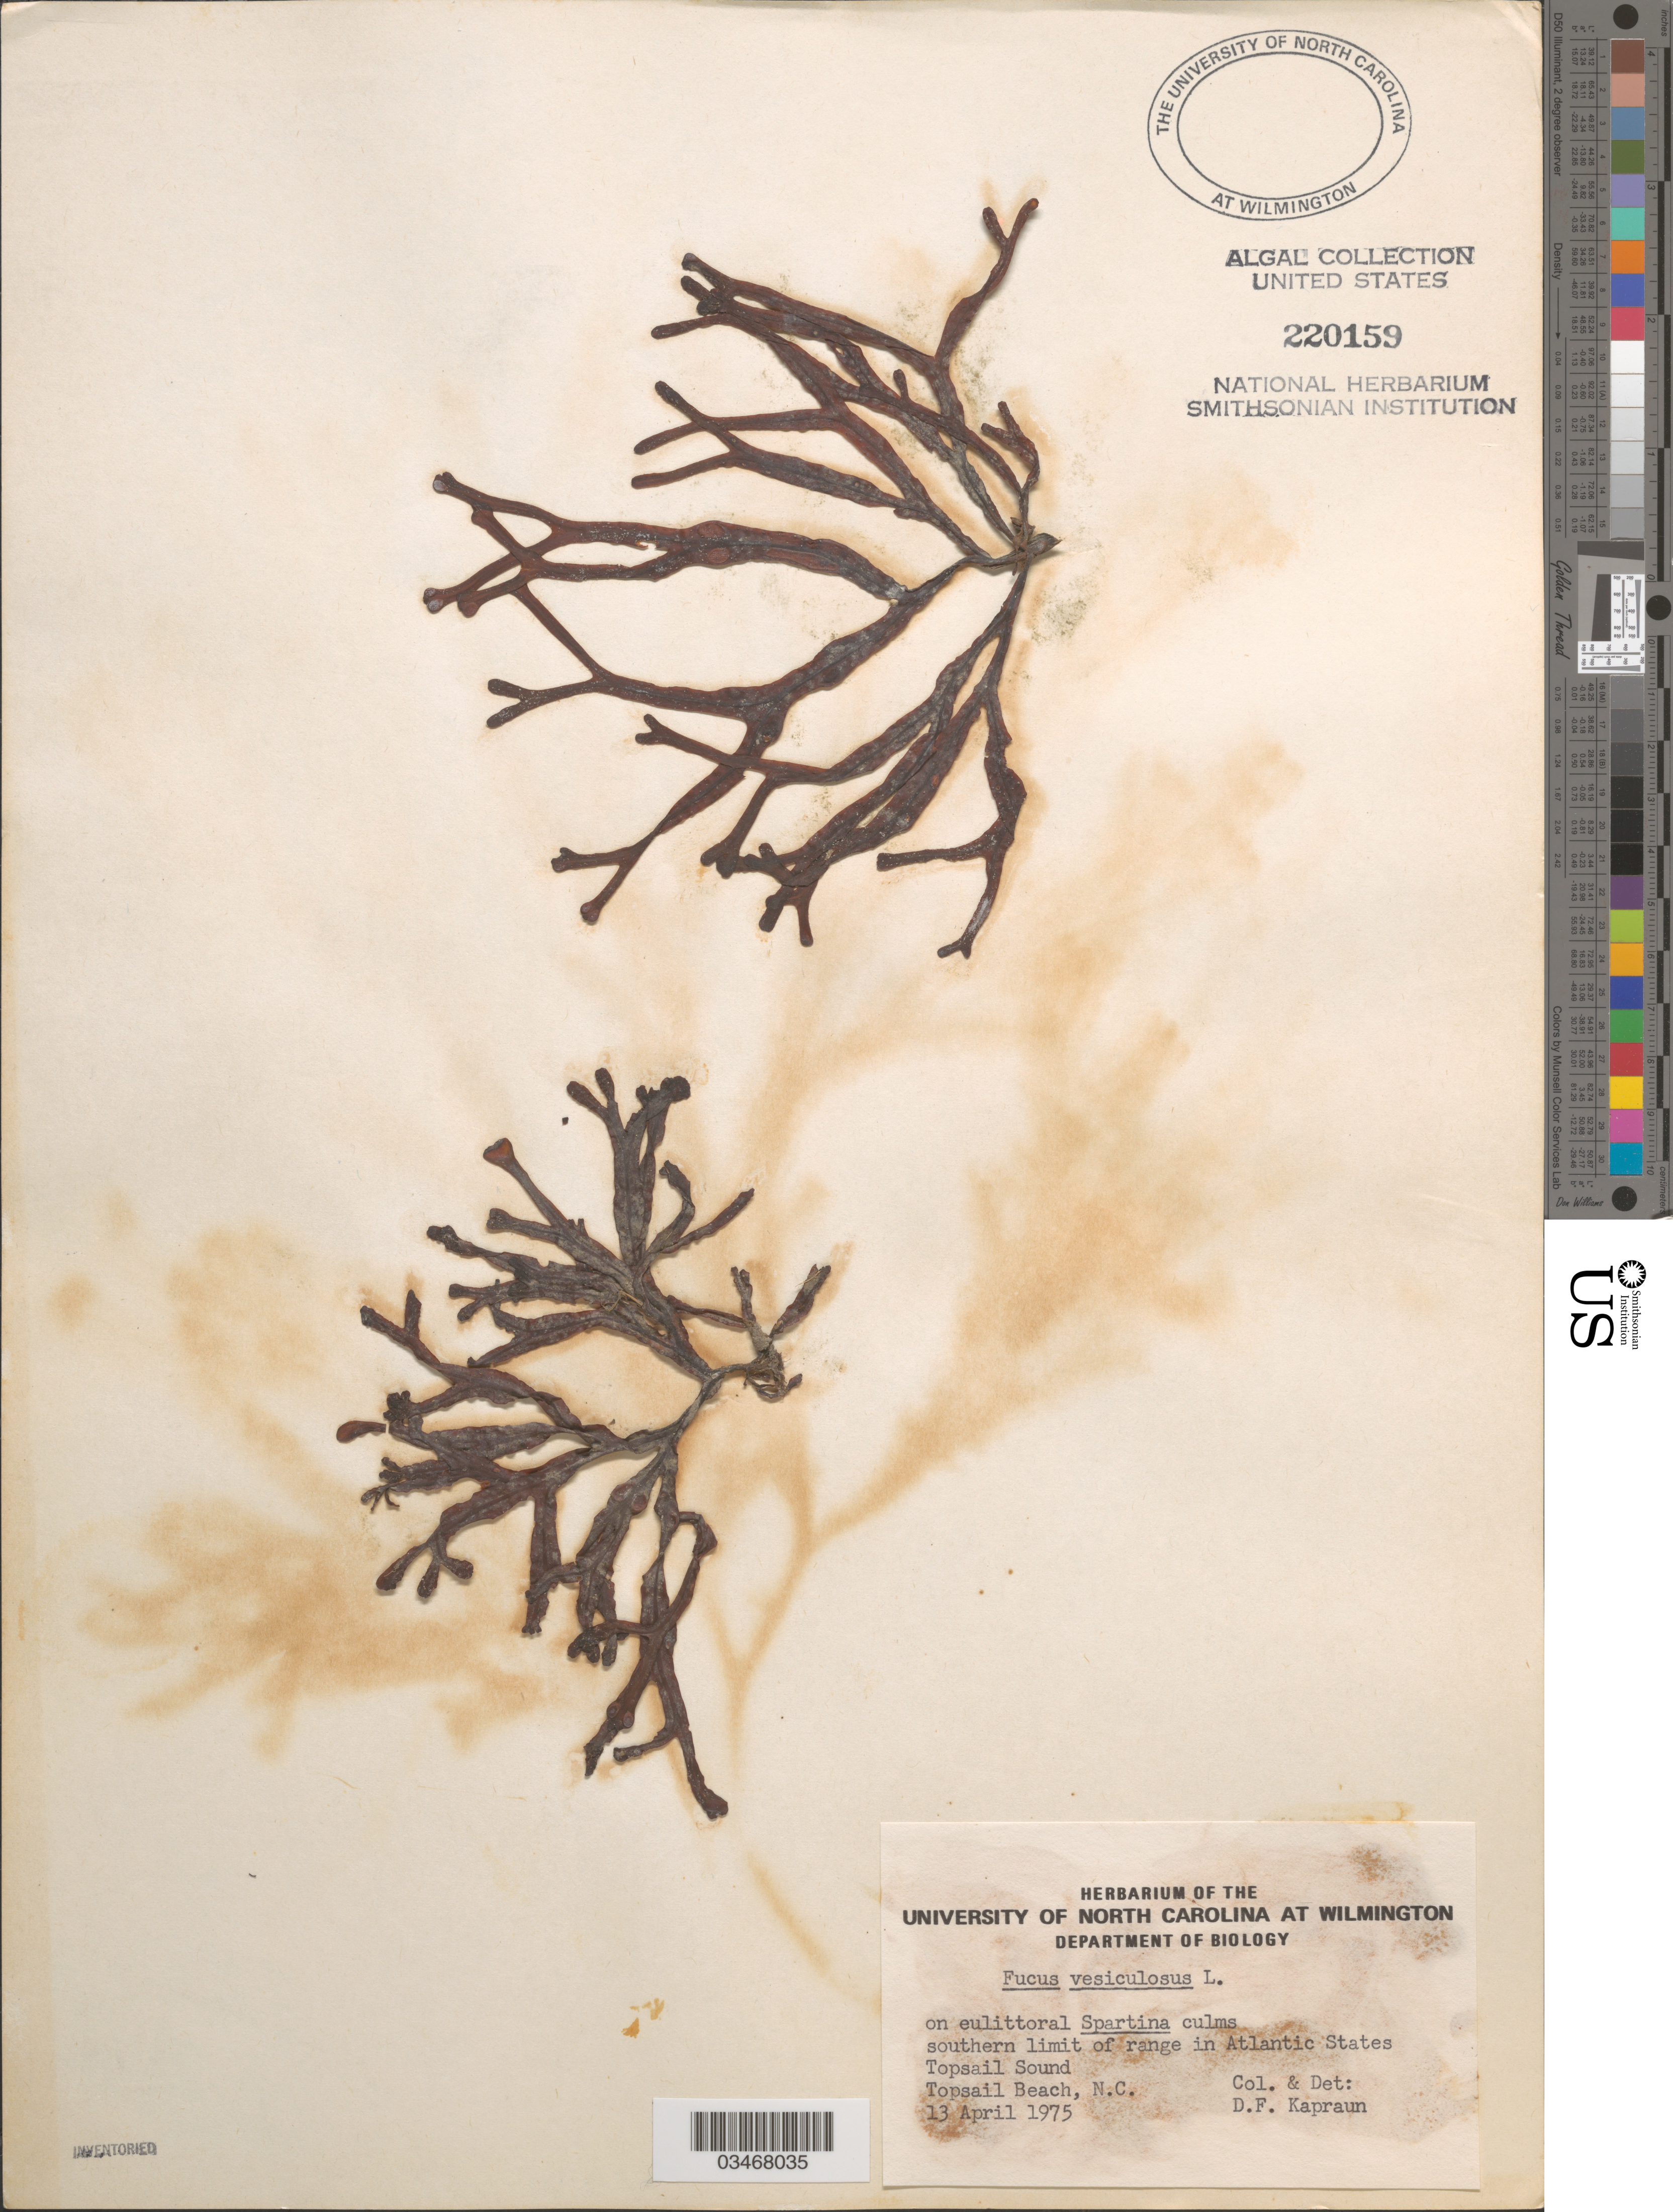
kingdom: Chromista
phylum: Ochrophyta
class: Phaeophyceae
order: Fucales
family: Fucaceae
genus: Fucus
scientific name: Fucus vesiculosus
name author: L.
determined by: Kapraun, D. F.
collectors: D. F. Kapraun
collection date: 1975-04-13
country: United States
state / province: South Carolina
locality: Topsail Beach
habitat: On eulittoral Spartina culms southern limit of range in Atlantic States.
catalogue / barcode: US 220159